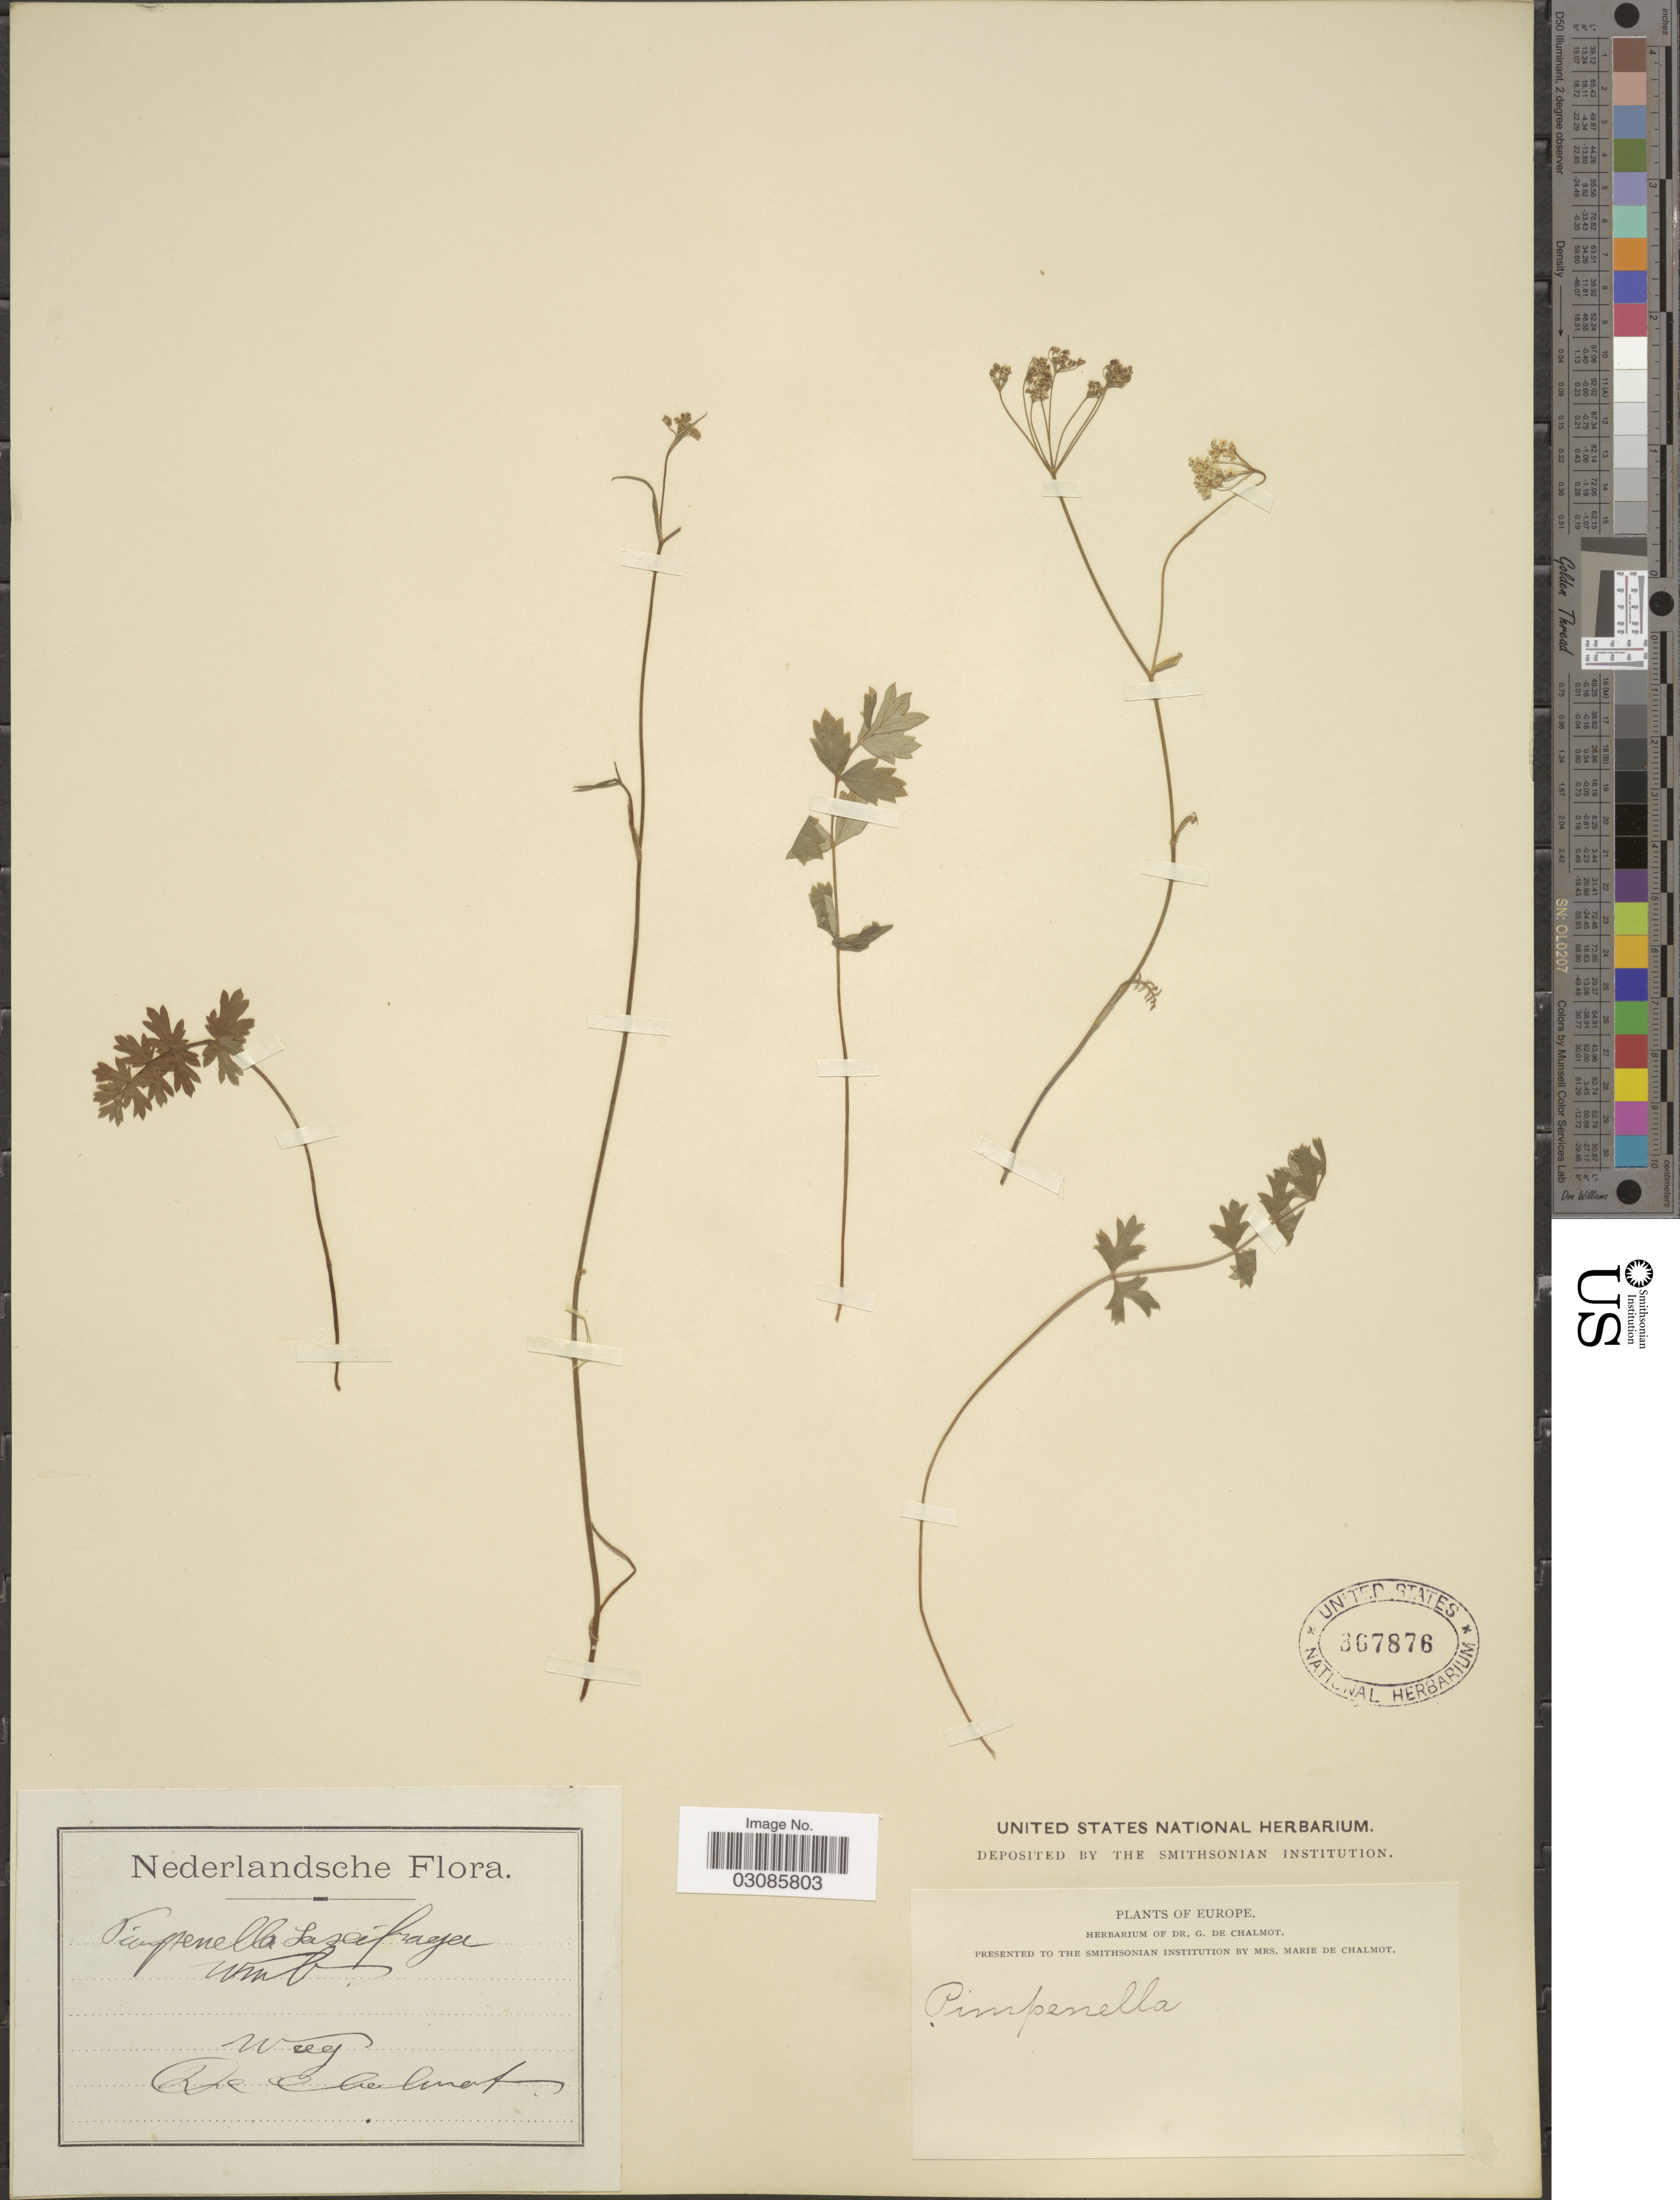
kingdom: Plantae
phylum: Tracheophyta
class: Magnoliopsida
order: Apiales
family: Apiaceae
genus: Pimpinella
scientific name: Pimpinella saxifraga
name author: L.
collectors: G. de Chalmot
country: Netherlands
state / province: Gelderland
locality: Nederlandsche. Wag. Europe.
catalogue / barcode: US 367876